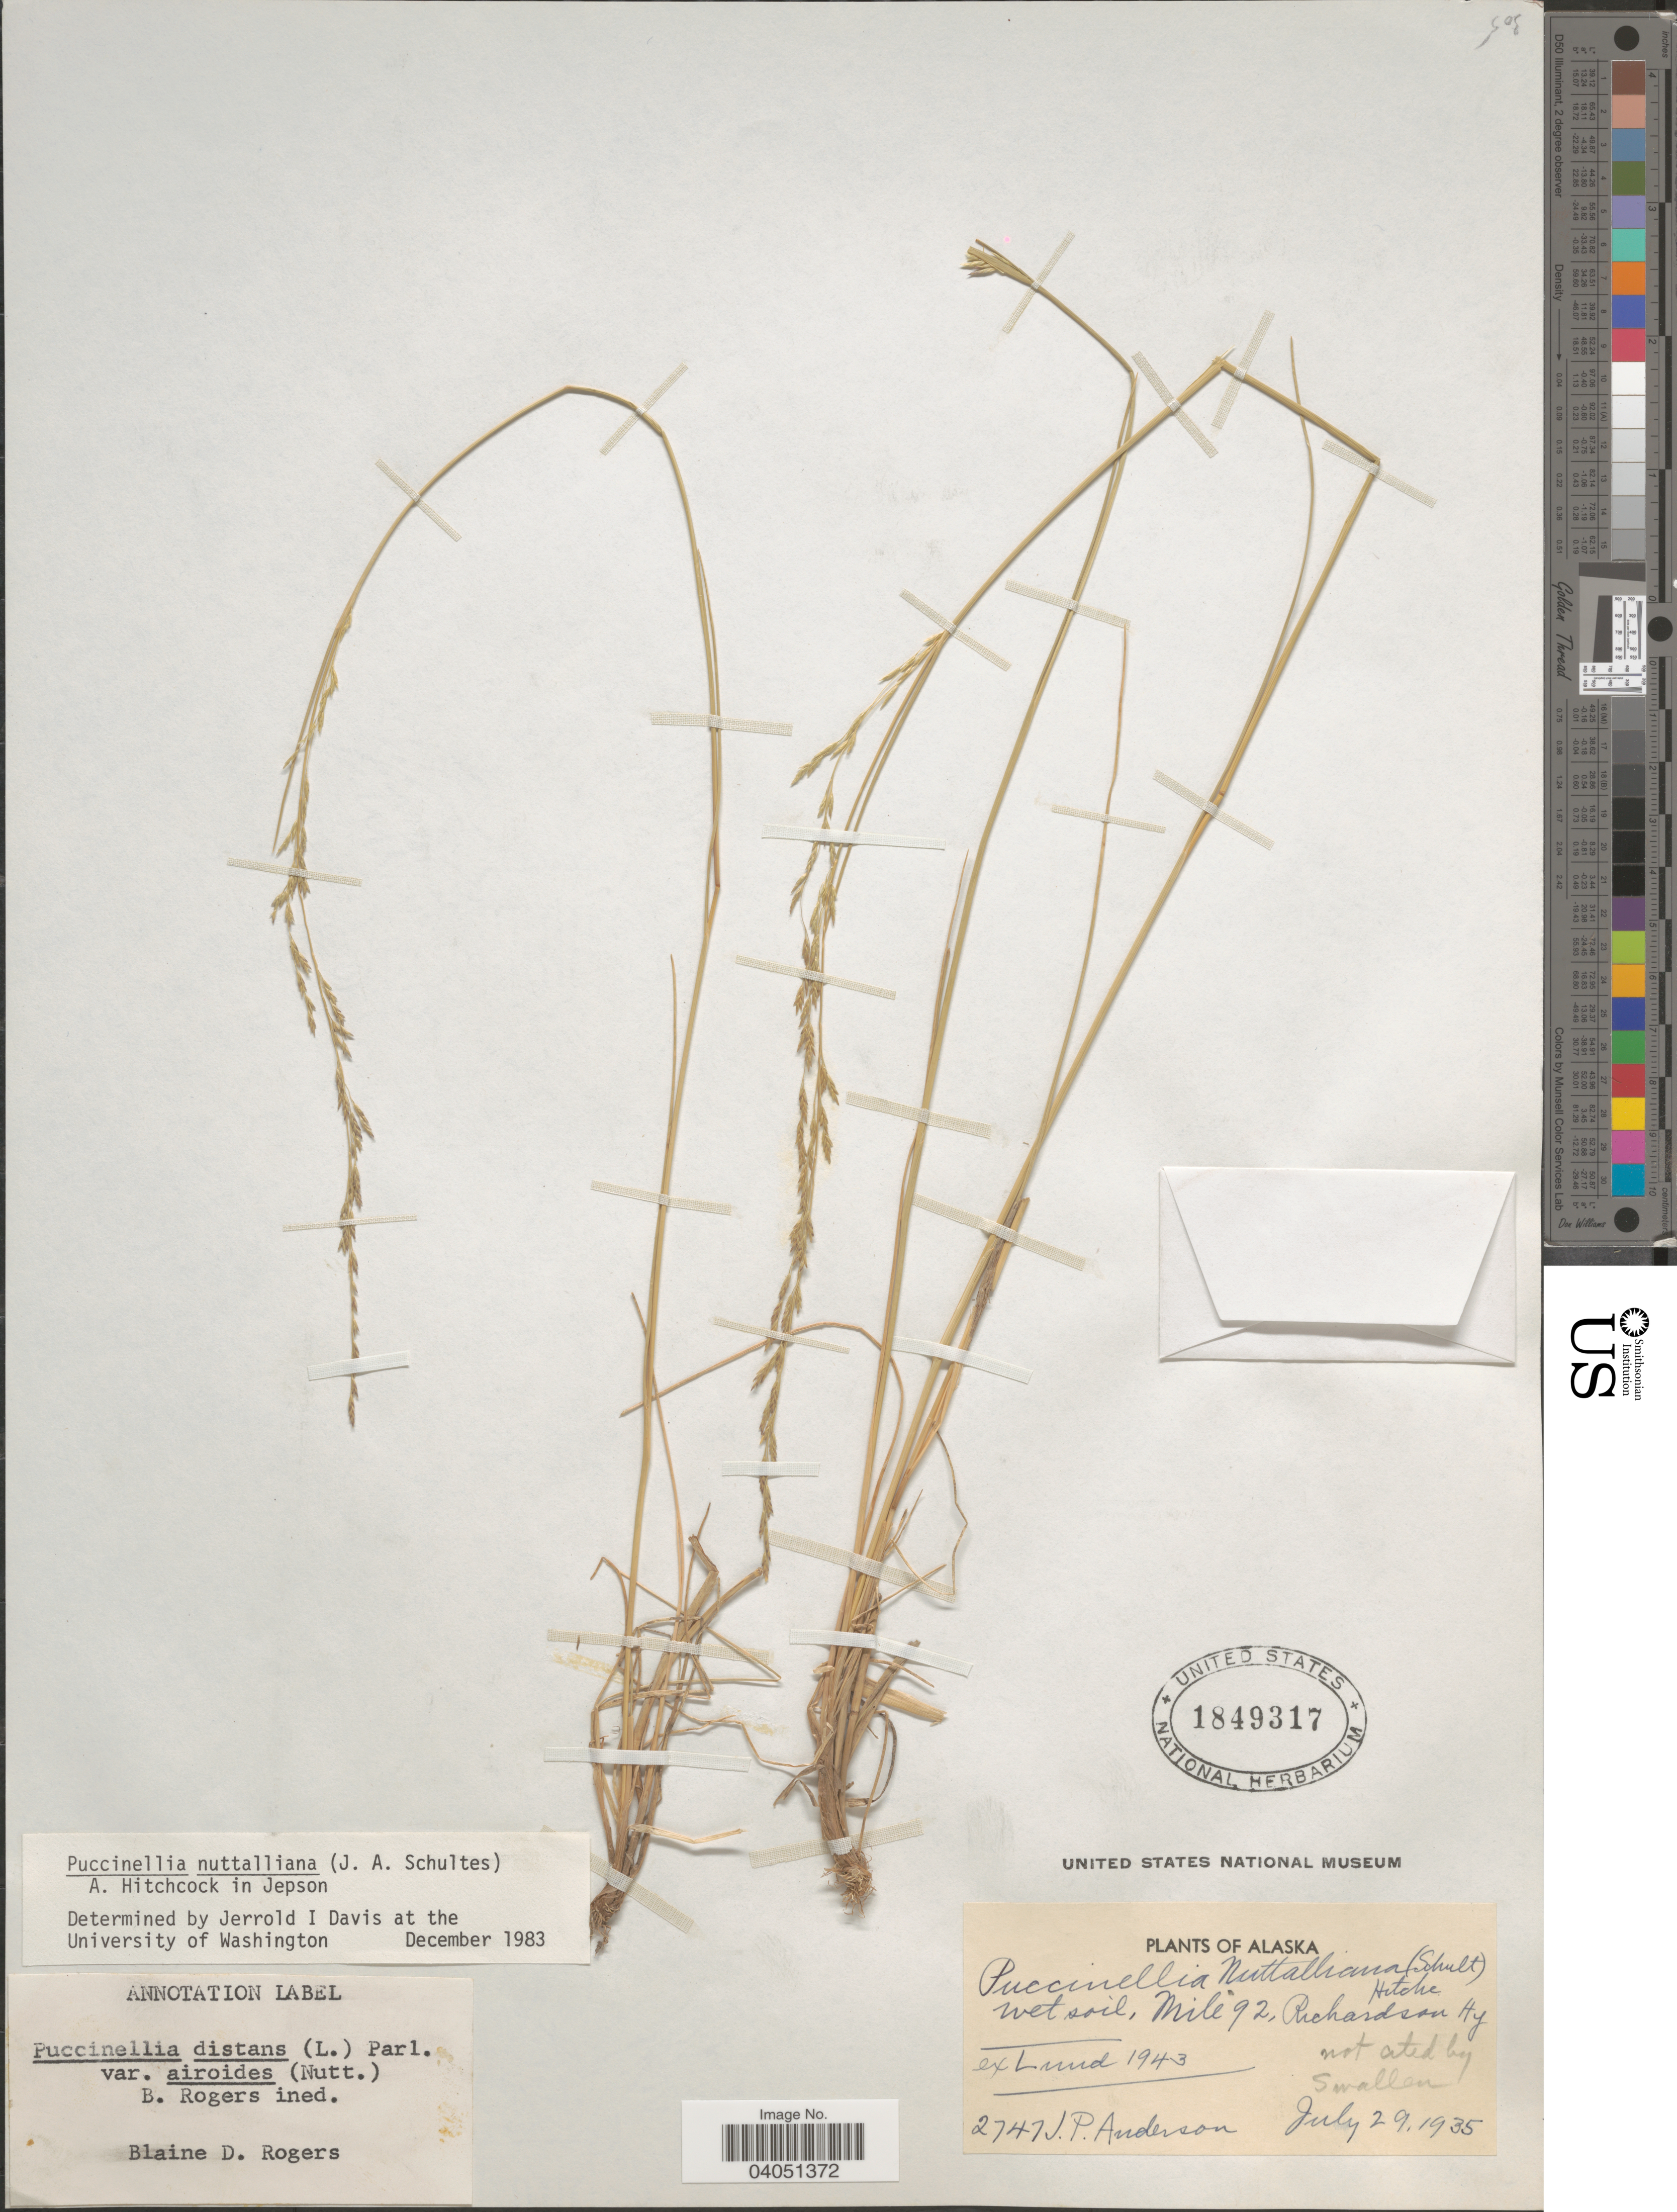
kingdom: Plantae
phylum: Tracheophyta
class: Liliopsida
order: Poales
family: Poaceae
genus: Puccinellia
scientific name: Puccinellia nuttalliana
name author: (Schult.) Hitchc.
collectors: J. P. Anderson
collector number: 2747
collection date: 1935-07-29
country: United States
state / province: Alaska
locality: Wet soil, Mile 92, Richardson Hy.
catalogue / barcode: US 1849317